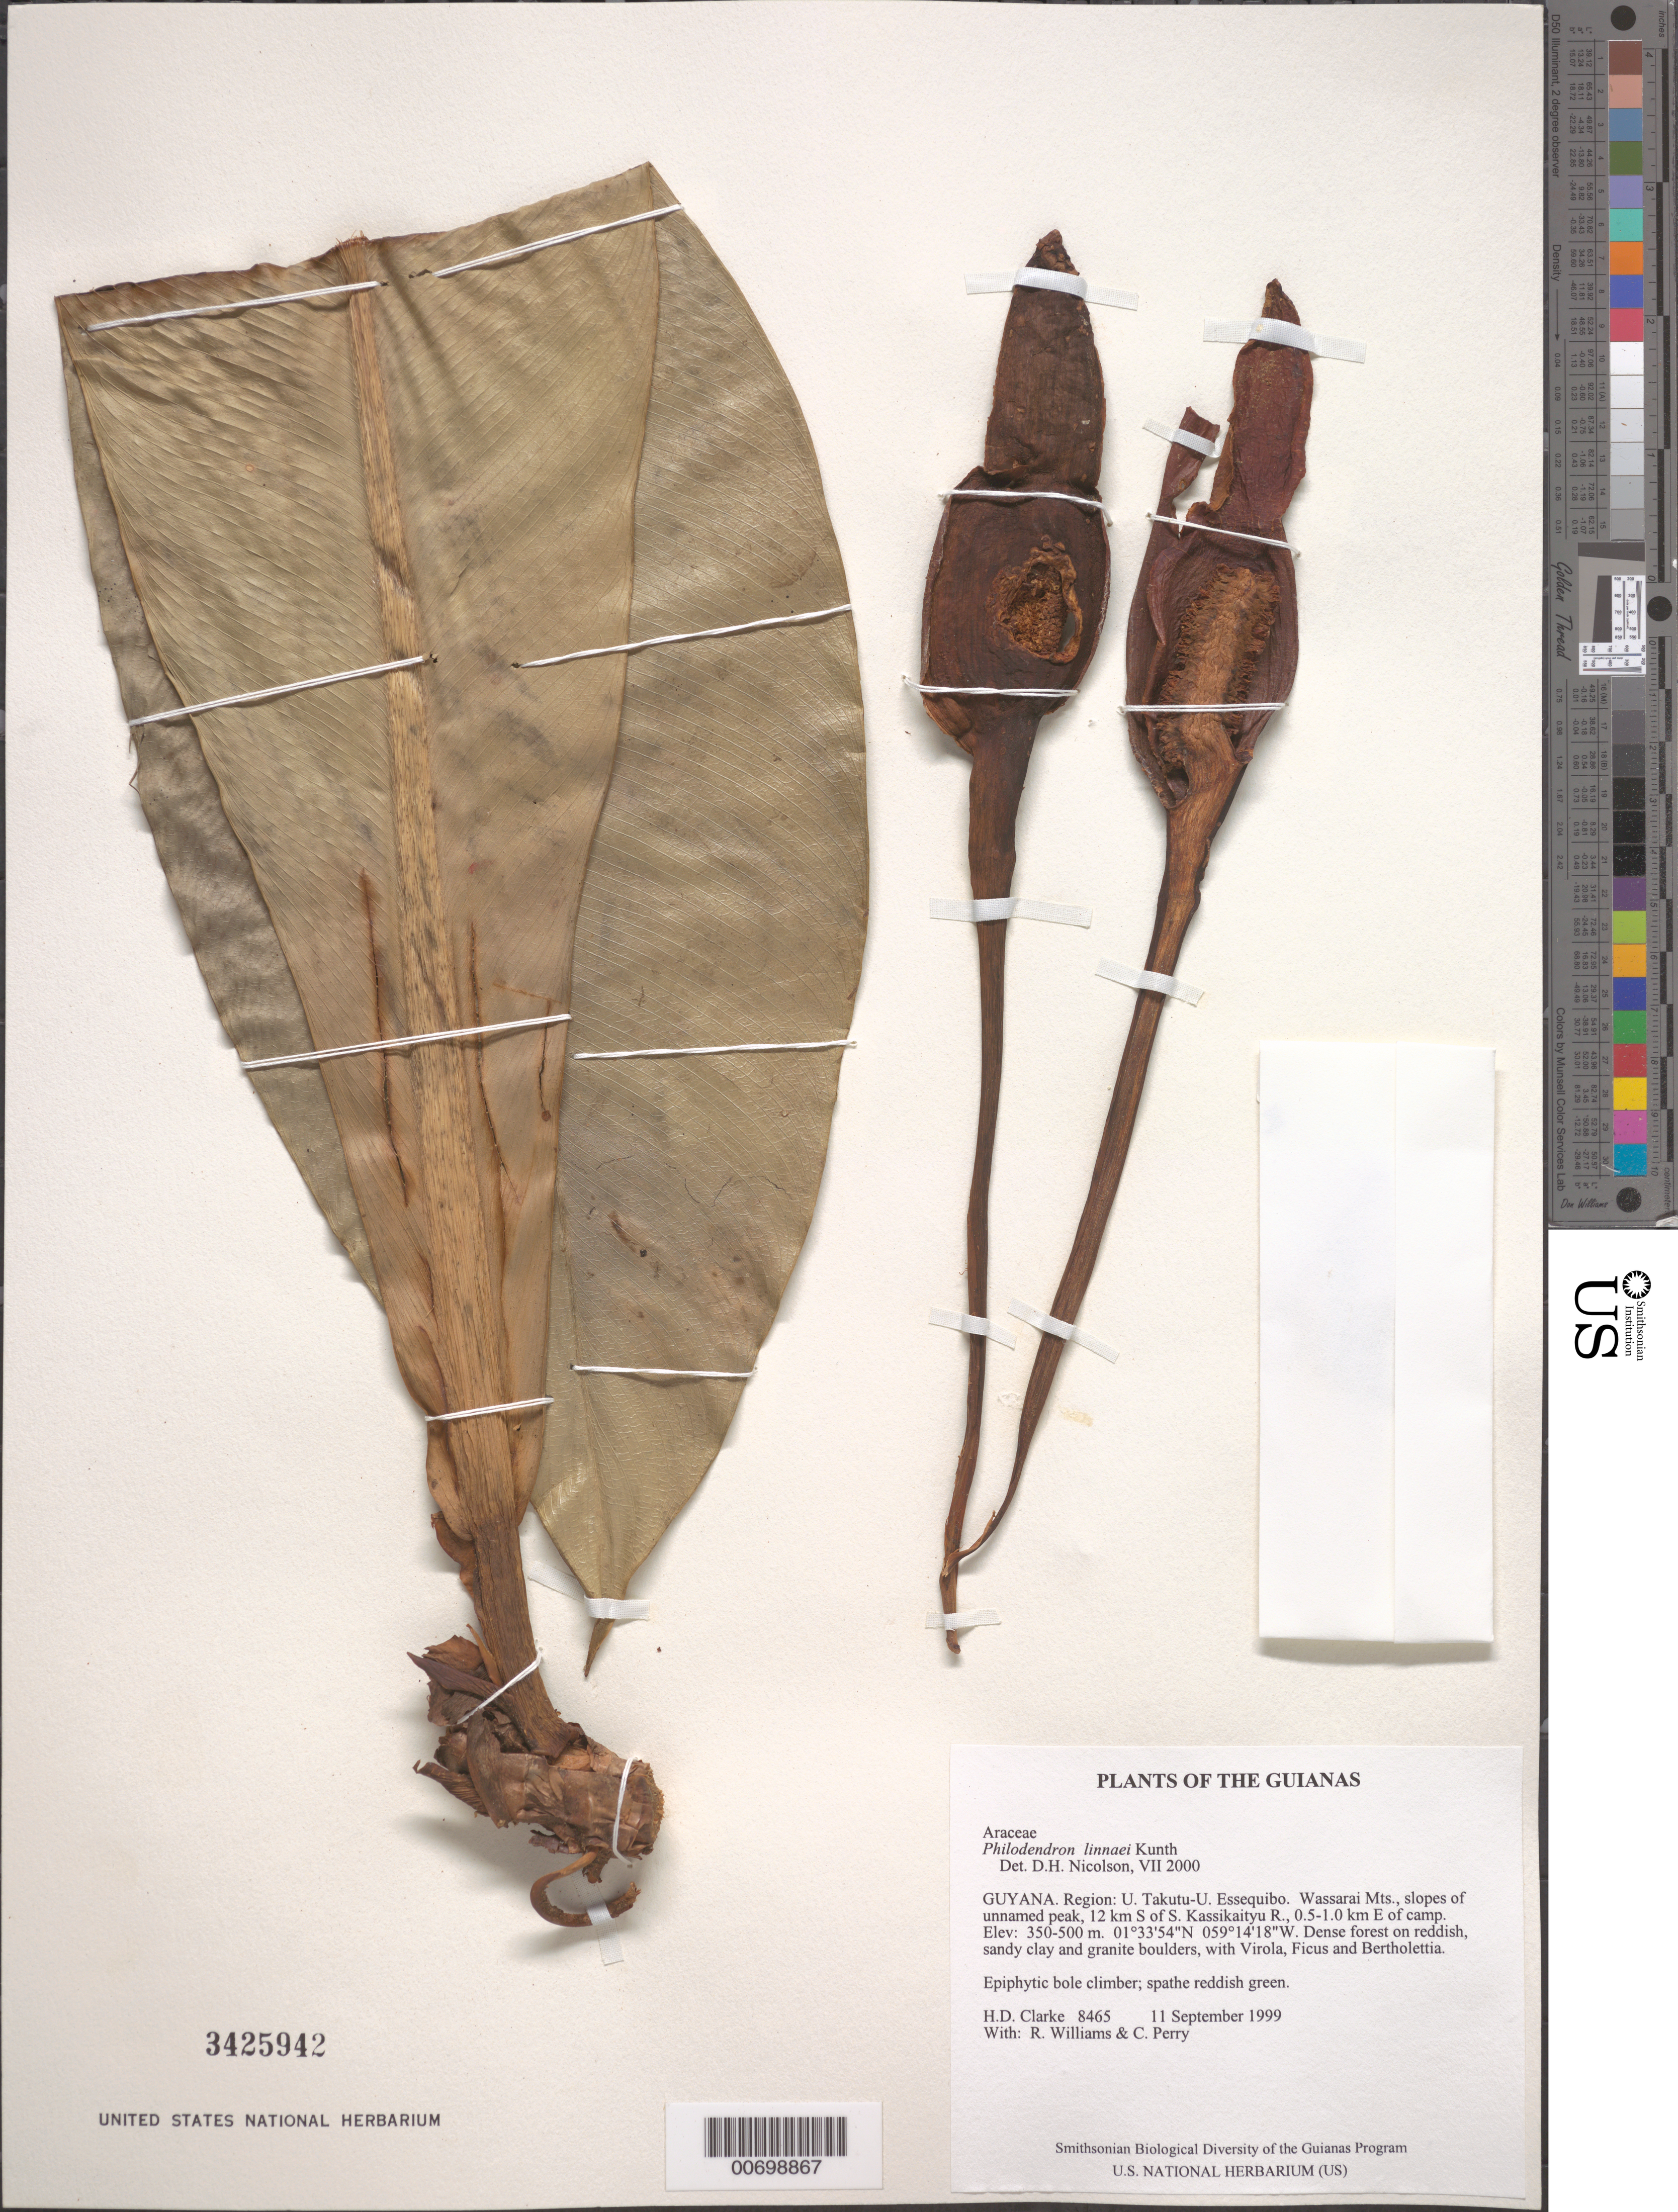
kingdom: Plantae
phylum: Tracheophyta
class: Liliopsida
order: Alismatales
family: Araceae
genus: Philodendron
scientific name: Philodendron linnaei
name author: Kunth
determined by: Nicolson, Dan H.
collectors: H. D. Clarke, R. Williams & C. Perry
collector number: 8465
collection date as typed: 11 September 1999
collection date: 1999-09-11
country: Guyana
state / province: U. Takutu-U. Essequibo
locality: Wassarai Mts., slopes of unnamed peak, 12 km S of S. Kassikaityu R., 0.5-1.0 km E of camp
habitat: Dense forest on reddish, sandy clay and granite boulders, with Virola, Ficus and Bertholettia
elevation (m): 350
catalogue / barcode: US 3425942